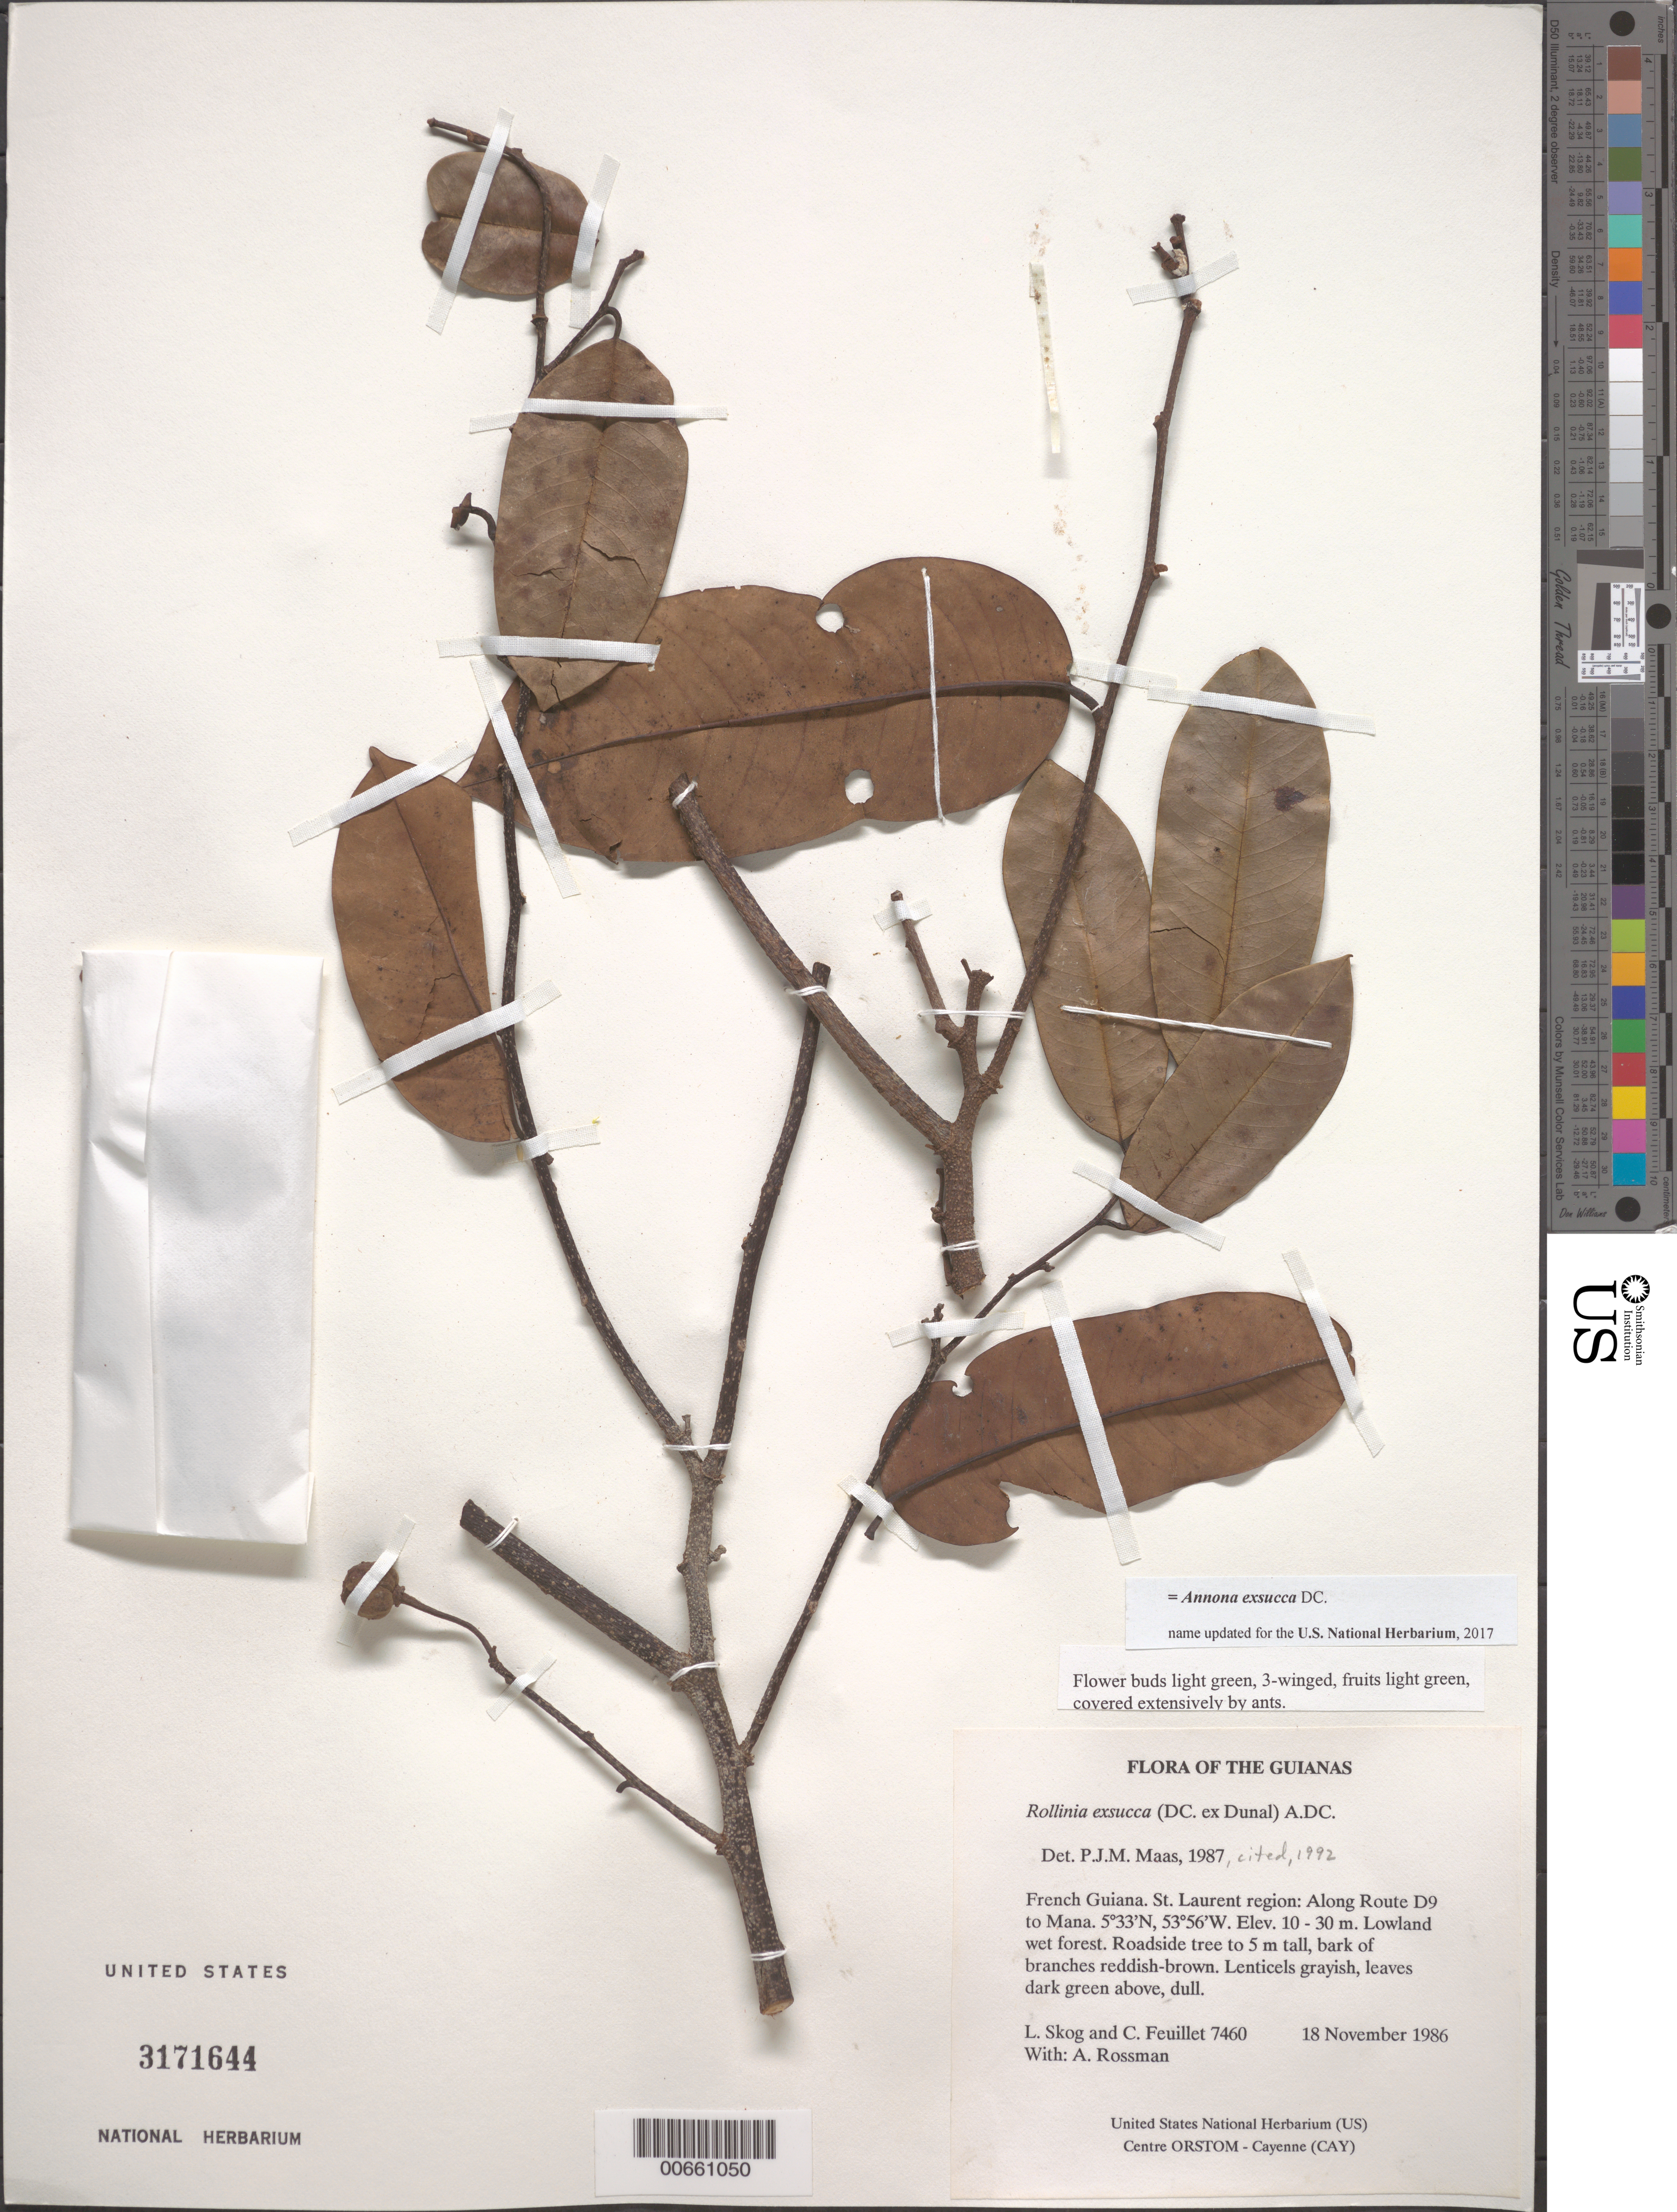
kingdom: Plantae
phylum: Tracheophyta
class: Magnoliopsida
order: Magnoliales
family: Annonaceae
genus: Annona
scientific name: Annona exsucca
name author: DC. ex Dunal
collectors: L. E. Skog, C. Feuillet & A. Rossman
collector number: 7460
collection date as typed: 18 November 1986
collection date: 1986-11-18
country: French Guiana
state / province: Saint-Laurent-du-Maroni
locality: Along Route D9 to Mana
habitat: Lowland wet forest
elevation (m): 10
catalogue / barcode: US 3171644